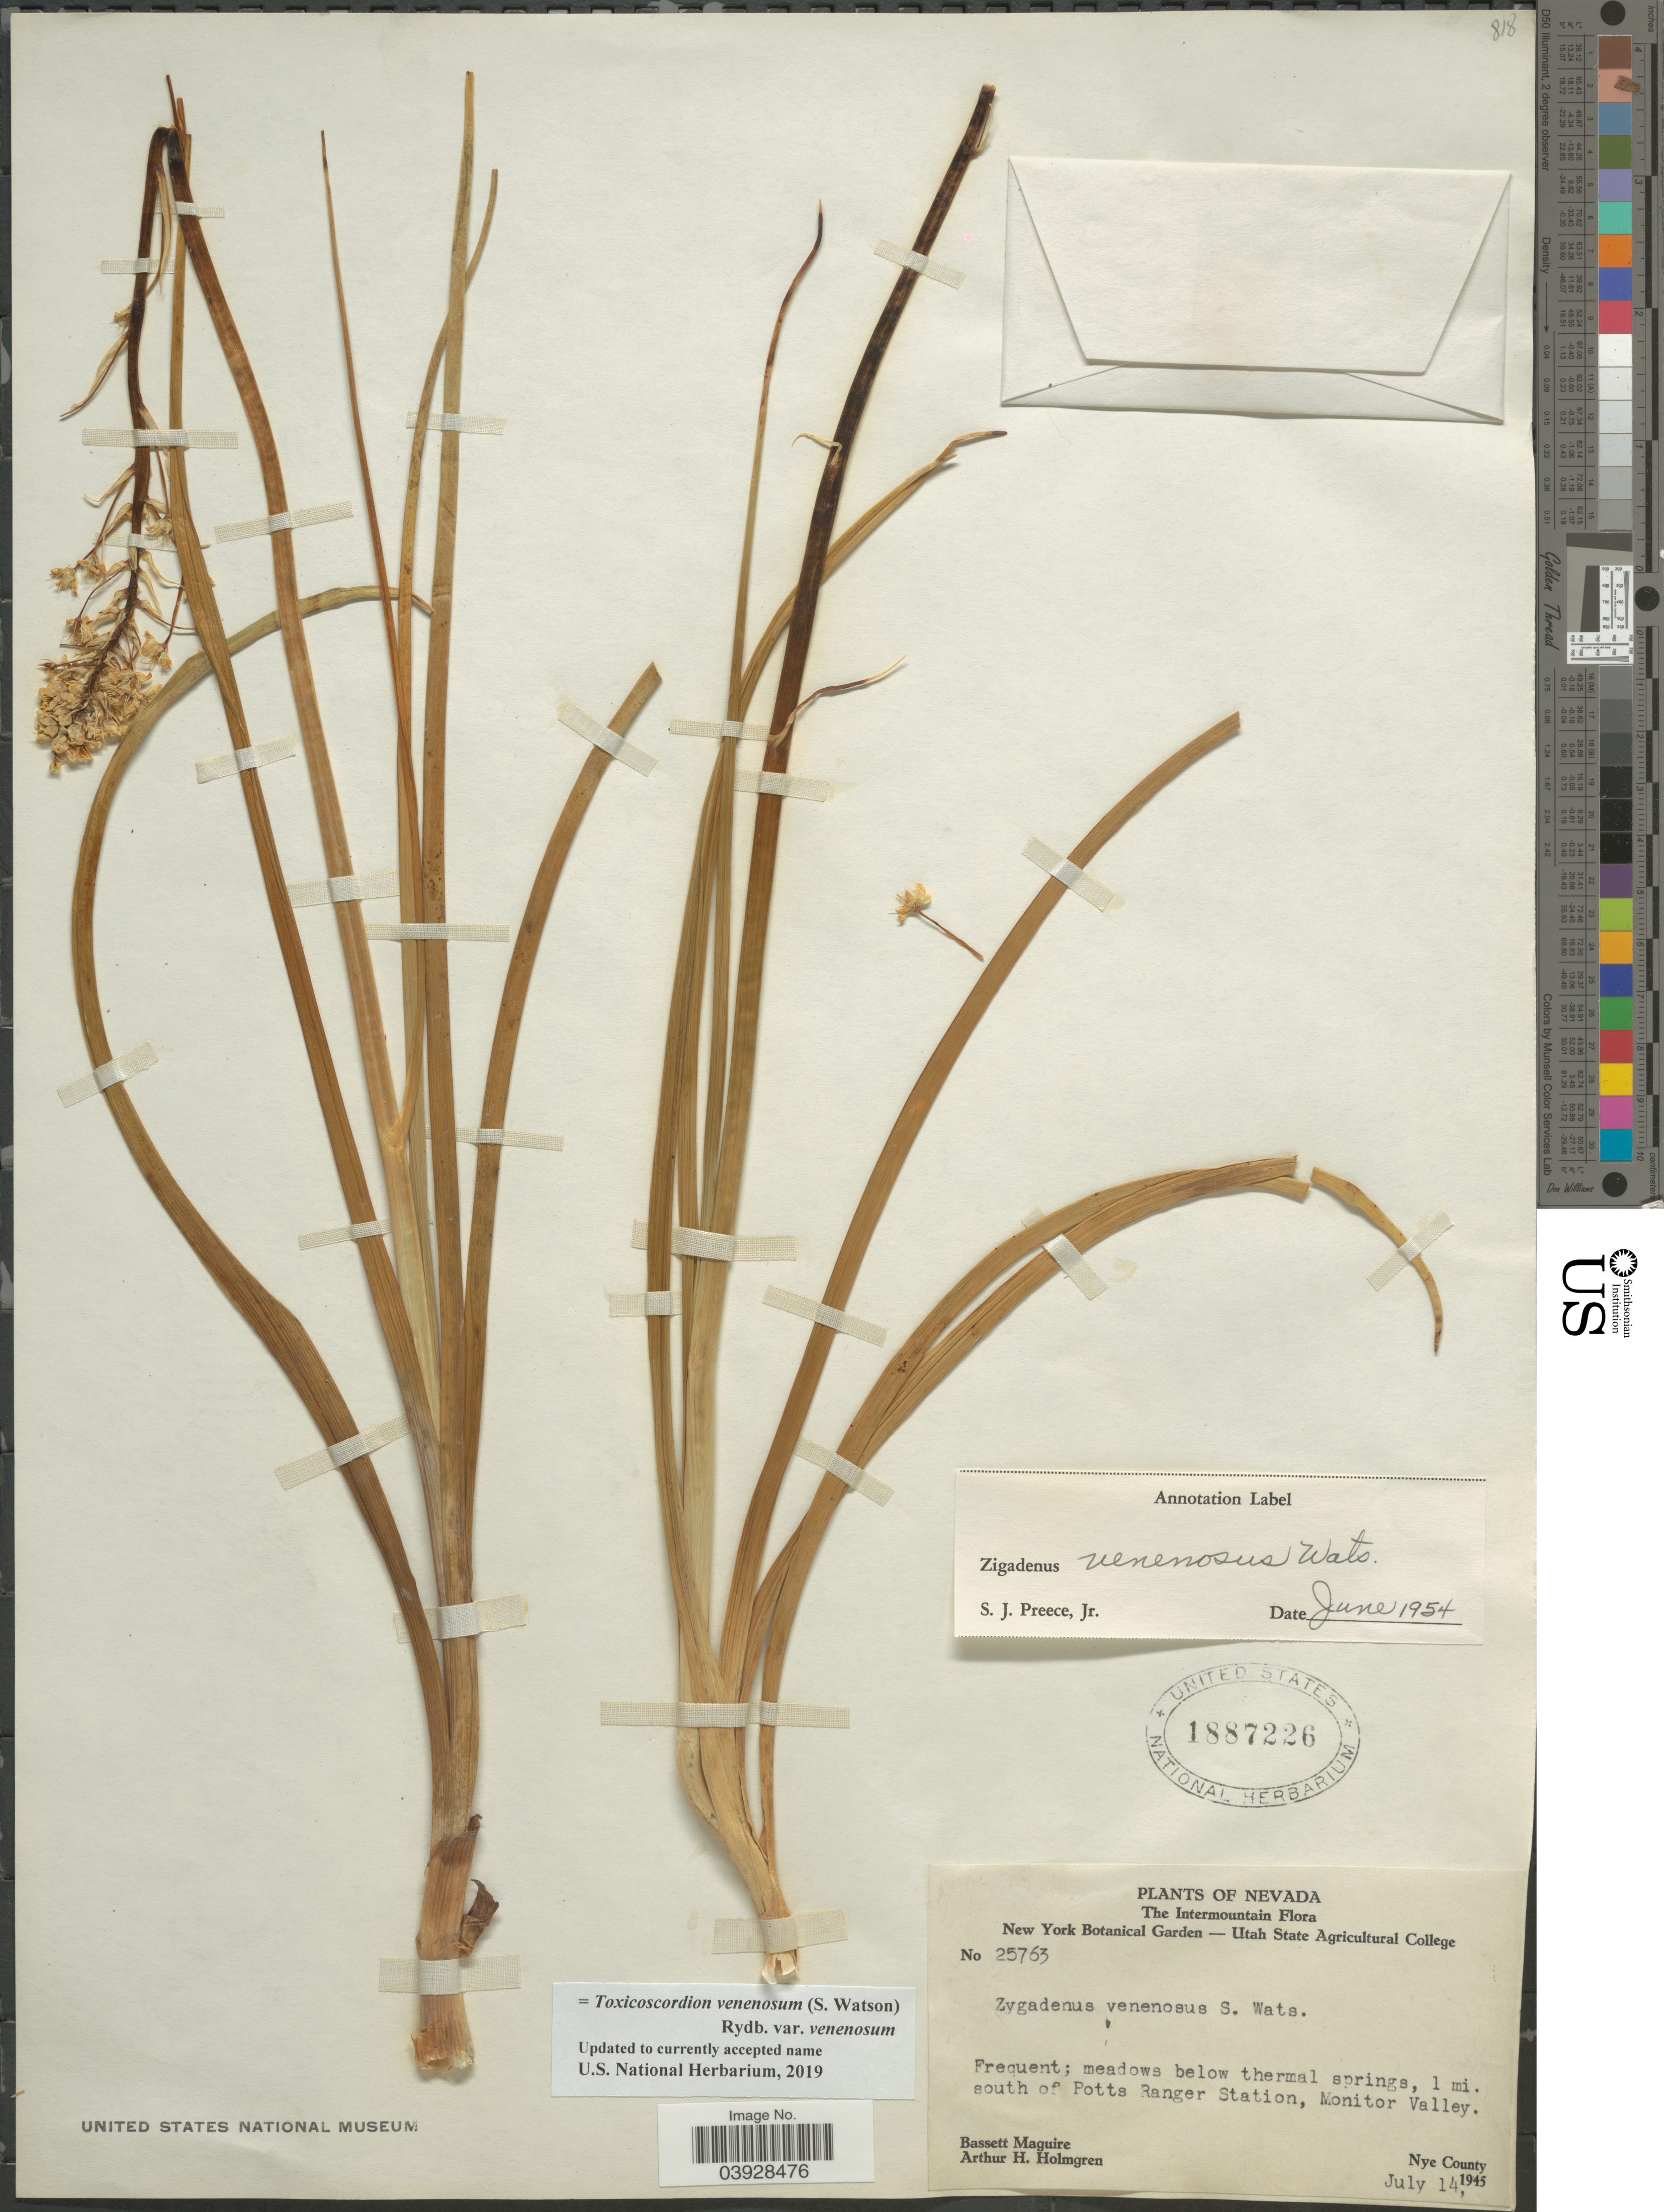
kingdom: Plantae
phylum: Tracheophyta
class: Liliopsida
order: Liliales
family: Melanthiaceae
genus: Toxicoscordion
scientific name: Toxicoscordion venenosum var. gramineum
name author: (Rydb.) Brasher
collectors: B. Maguire & A. H. Holmgren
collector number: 25763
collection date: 1945-07-14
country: United States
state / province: Nevada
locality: The Intermountain. Meadows below thermal springs, 1 mi. south of Potts Ranger Station, Monitor Valley. Nye County.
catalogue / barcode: US 1887226